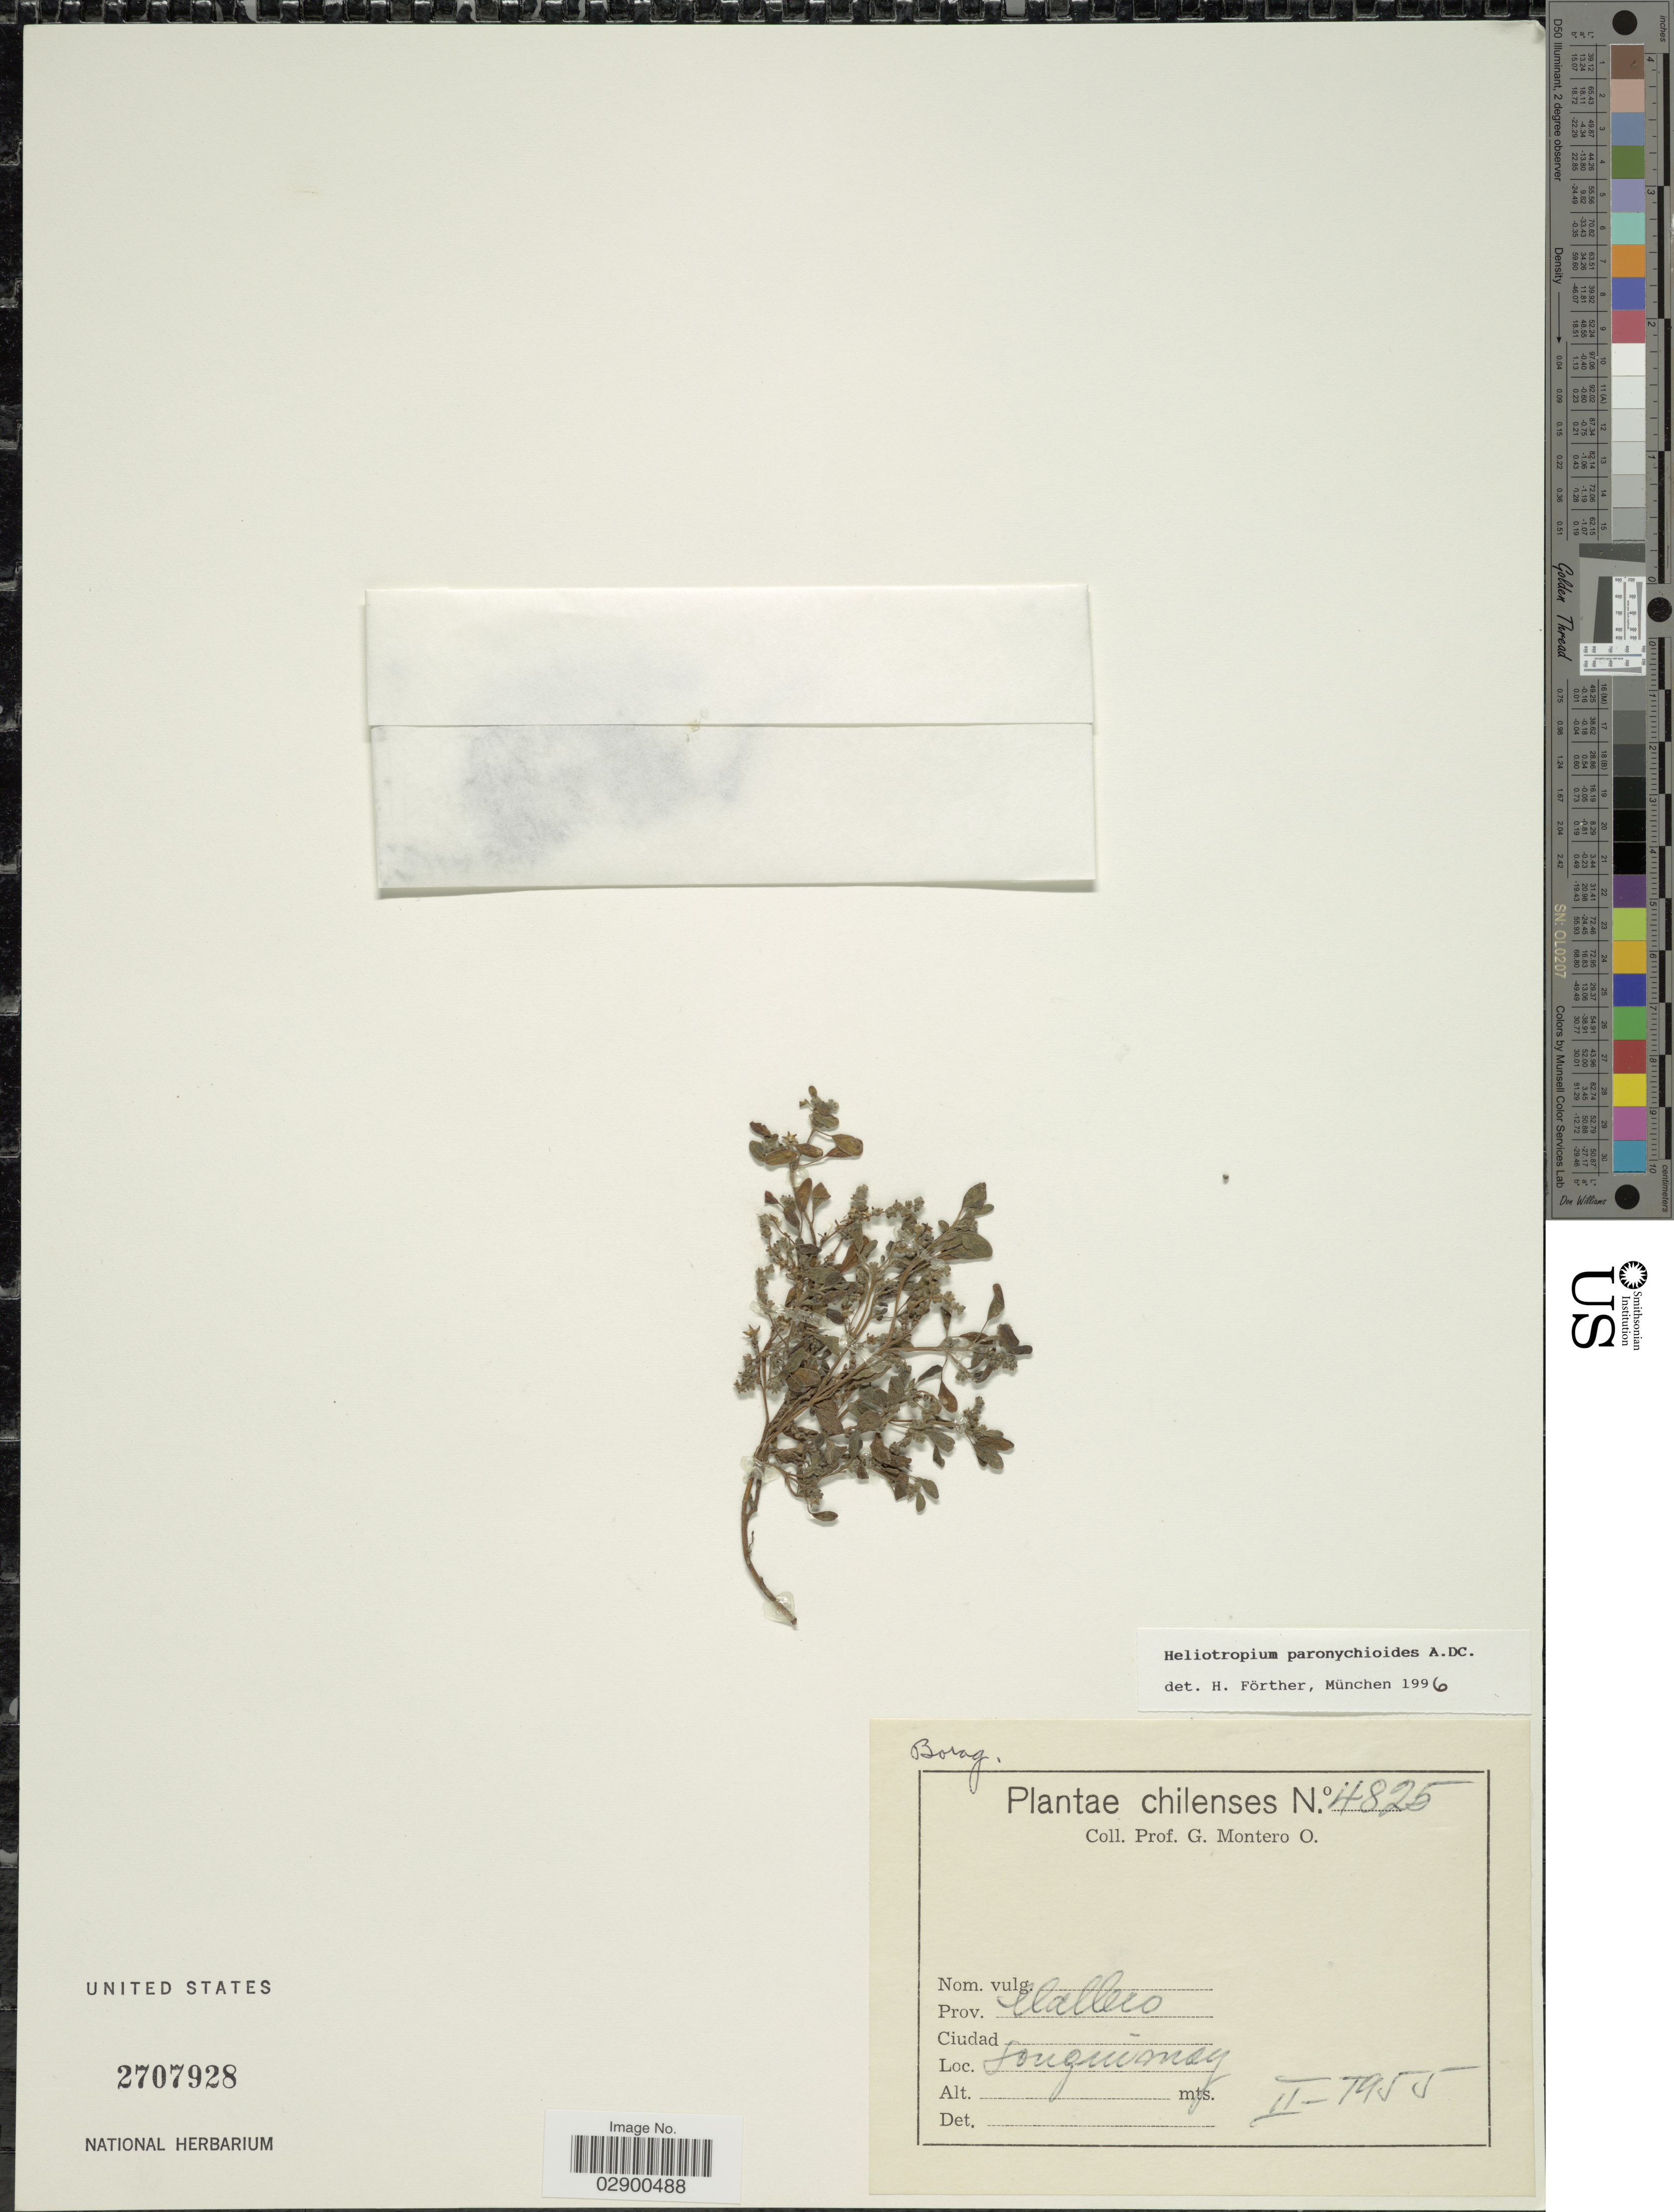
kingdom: Plantae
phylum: Tracheophyta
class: Magnoliopsida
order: Boraginales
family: Heliotropiaceae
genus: Heliotropium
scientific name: Heliotropium paronychioides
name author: DC.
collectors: G. Montero O.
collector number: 4825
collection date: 1955-02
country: Chile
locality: Malleco, Lonquimay.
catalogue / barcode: US 2707928